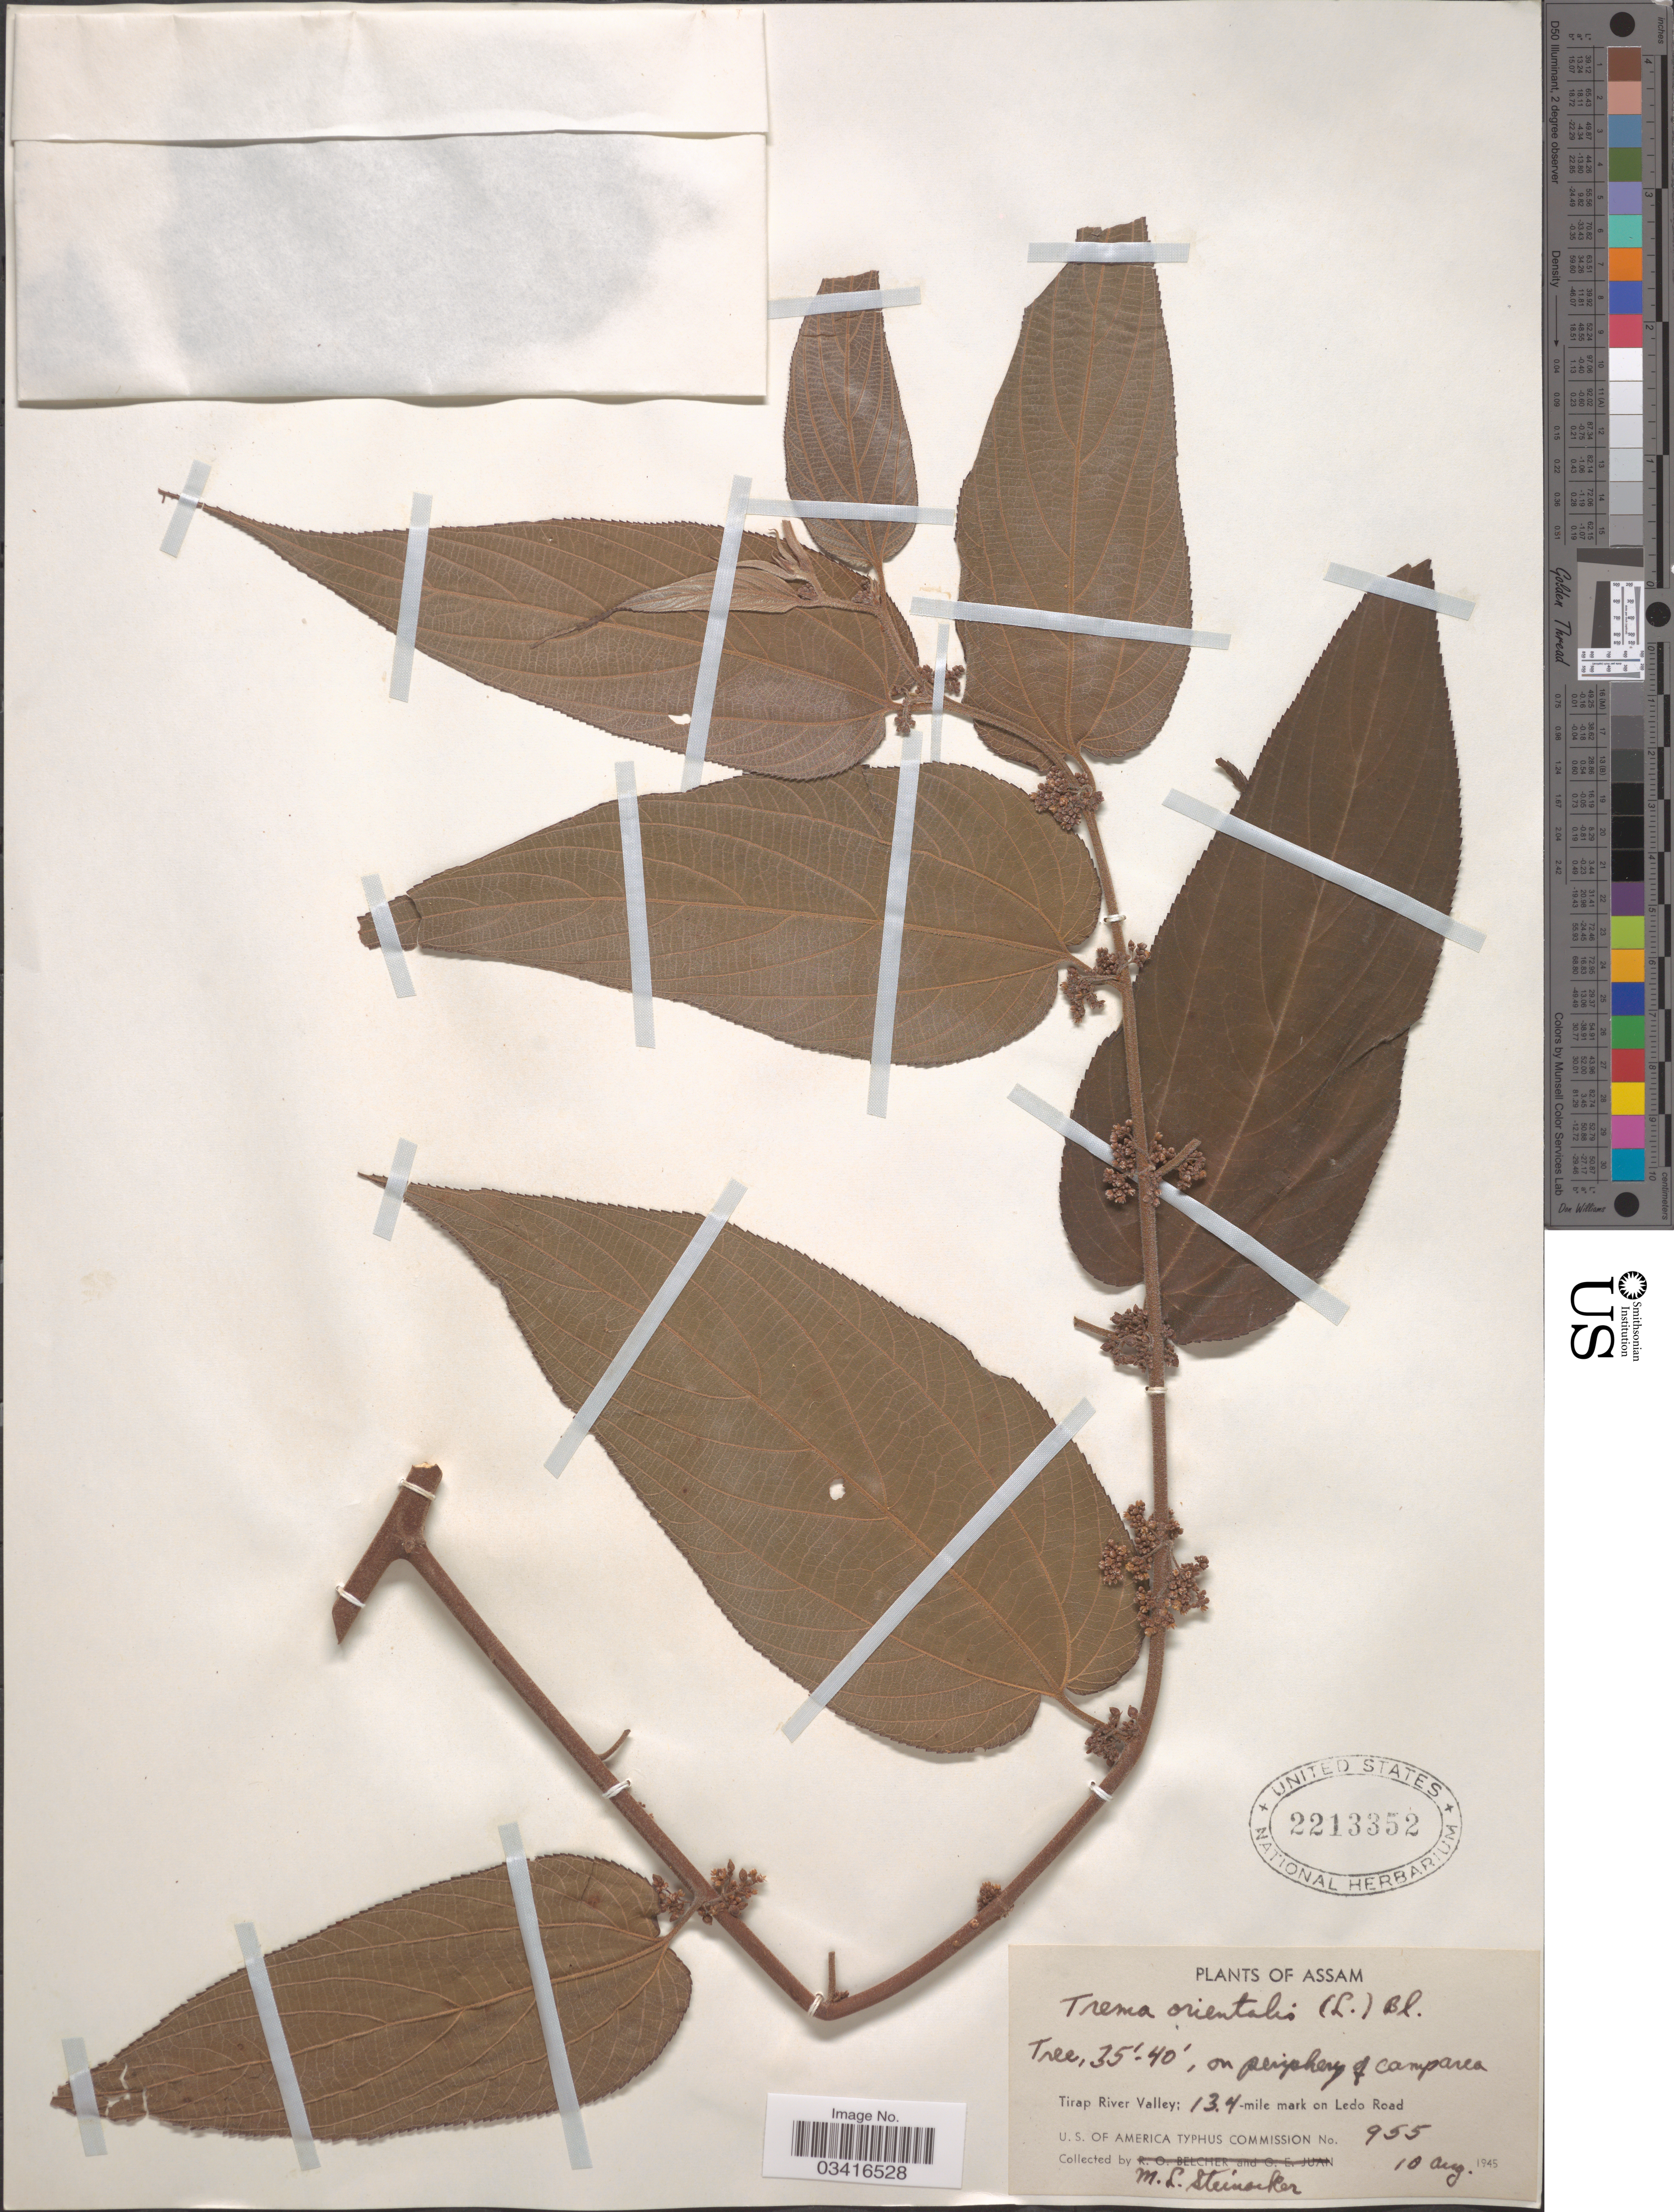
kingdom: Plantae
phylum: Tracheophyta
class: Magnoliopsida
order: Rosales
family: Cannabaceae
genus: Trema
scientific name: Trema orientale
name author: (L.) Blume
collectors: M. Steinacker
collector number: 955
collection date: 1945-08-10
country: India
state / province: Assam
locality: On periphery of camp area. Tirap River Valley: 13.4 -mile mark on Ledo Road.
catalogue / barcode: US 2213352